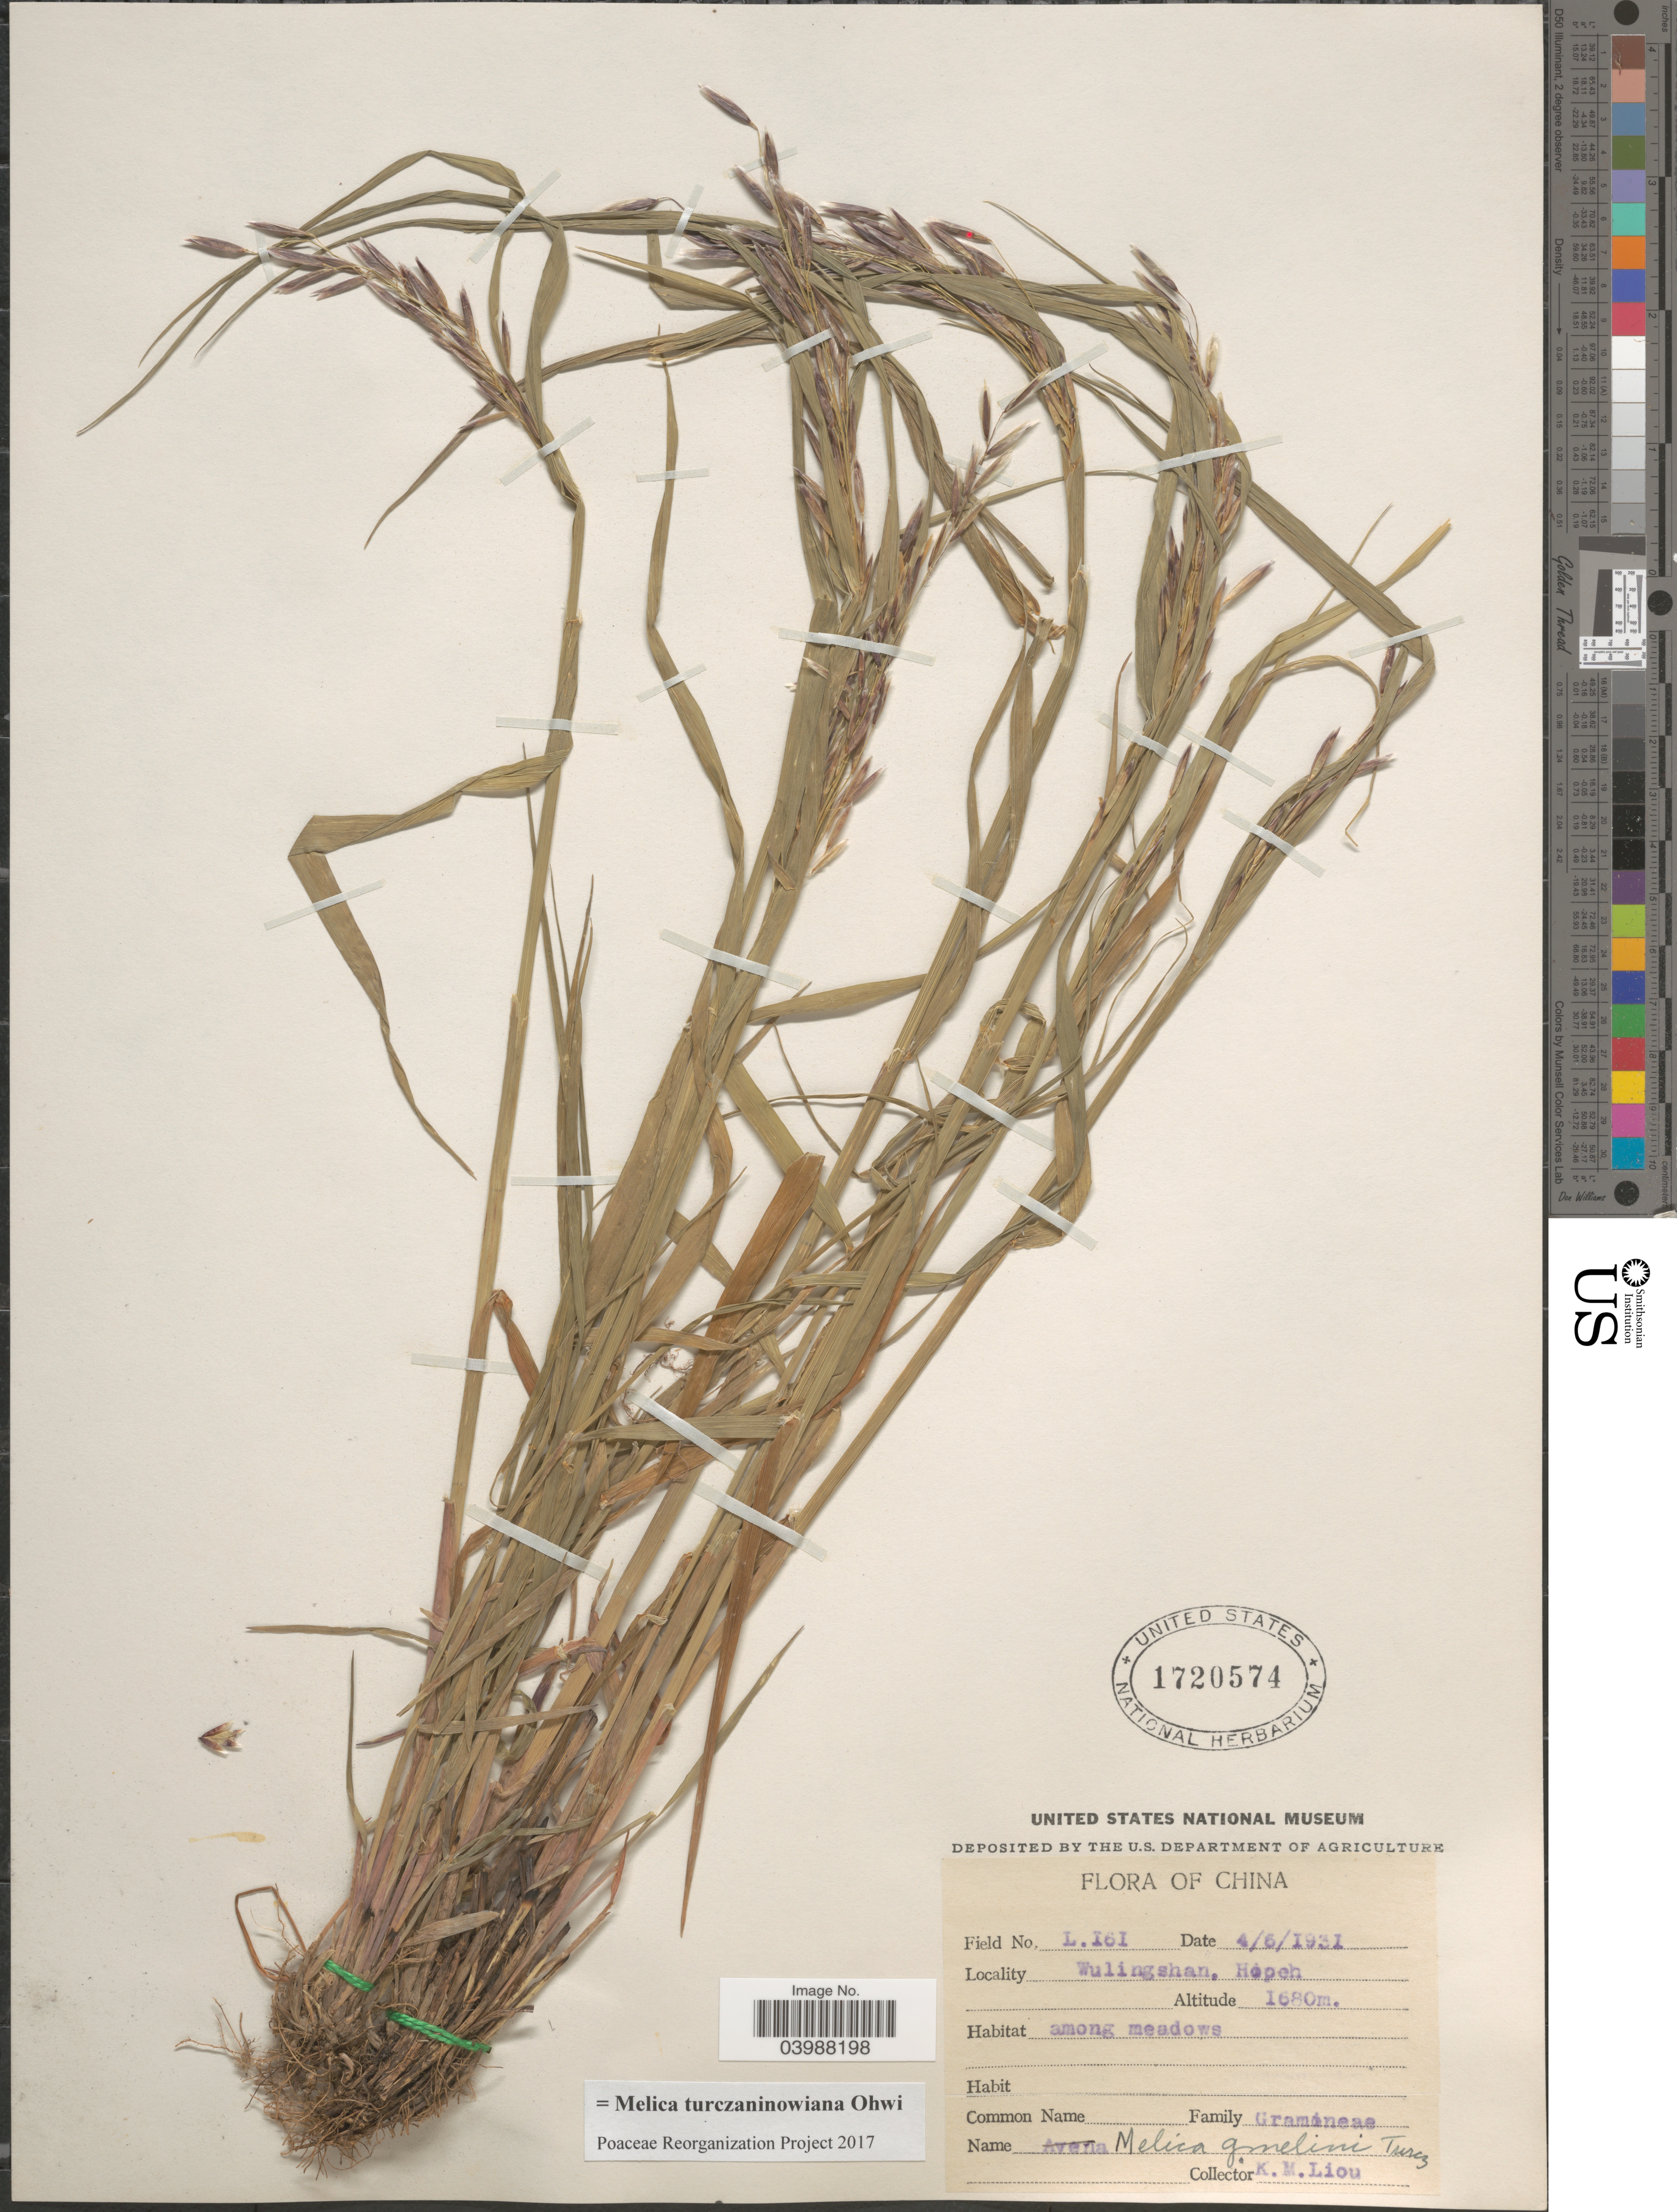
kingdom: Plantae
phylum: Tracheophyta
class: Liliopsida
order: Poales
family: Poaceae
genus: Melica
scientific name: Melica turczaninowiana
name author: Ohwi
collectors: K. M. Liou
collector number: L161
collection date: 1931-06-04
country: China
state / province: Hebei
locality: Wulingshan, Hopeh.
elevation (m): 1680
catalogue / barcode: US 1720574